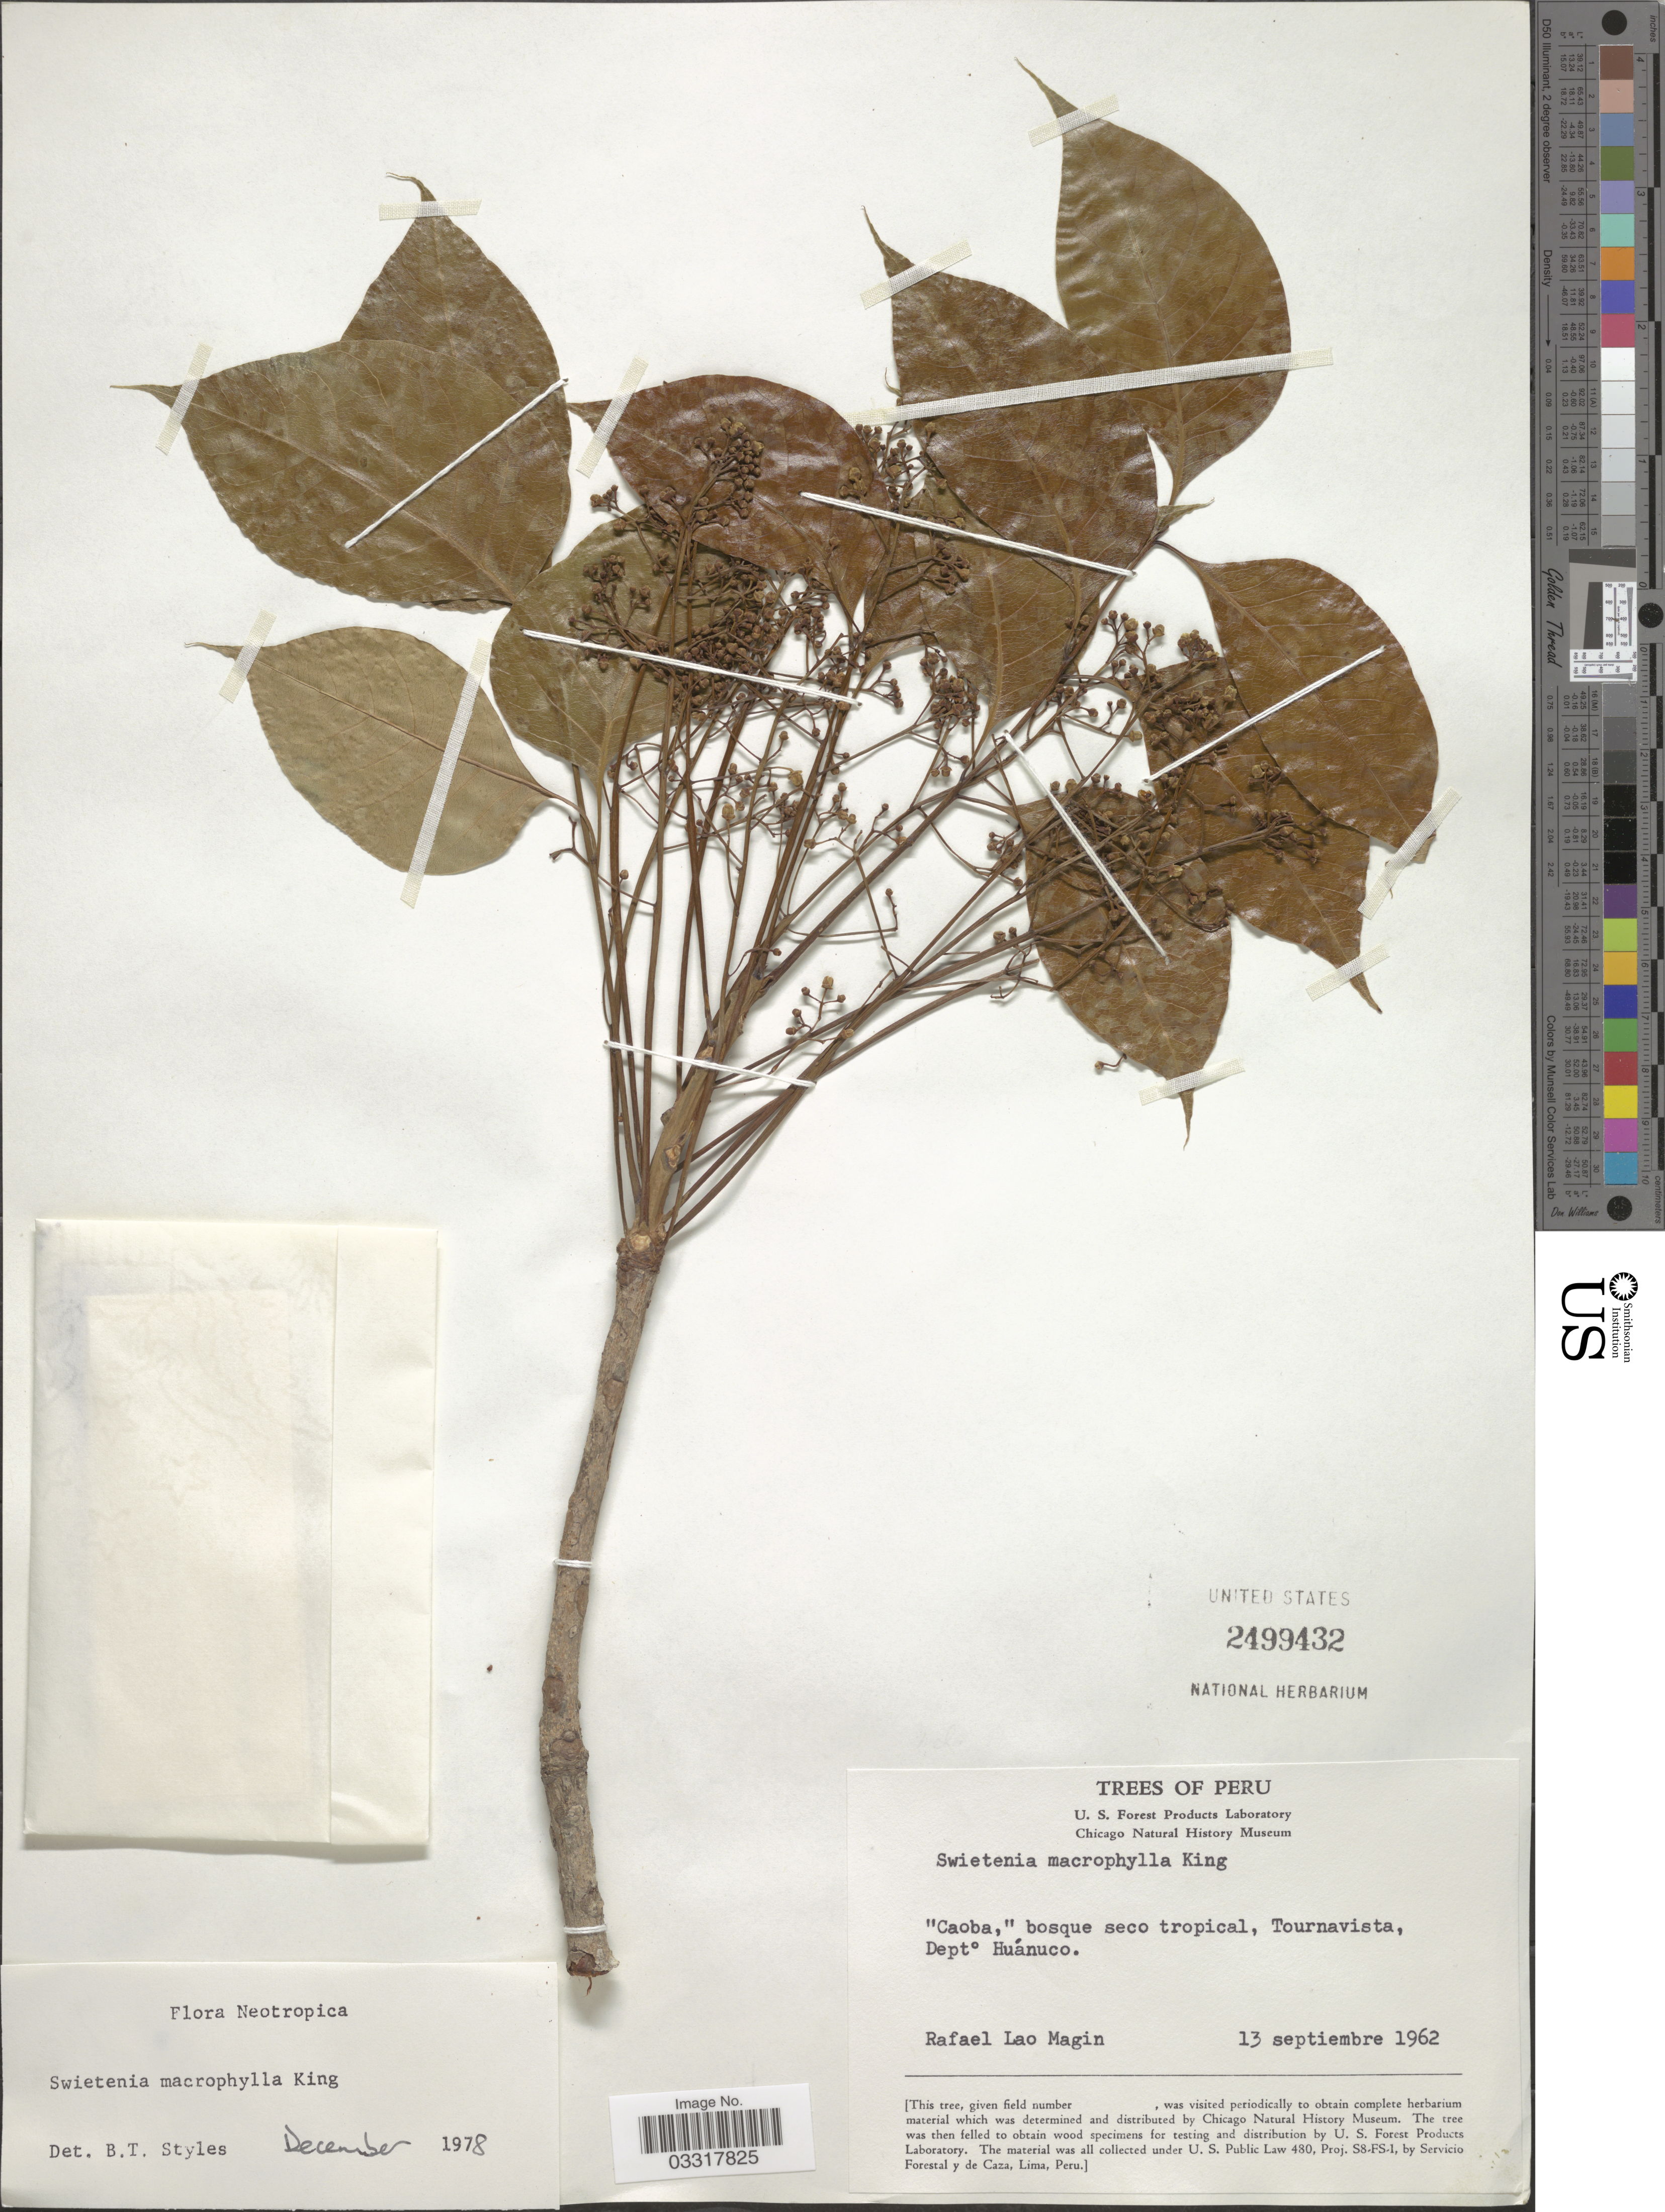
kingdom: Plantae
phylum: Tracheophyta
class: Magnoliopsida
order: Sapindales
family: Meliaceae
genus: Swietenia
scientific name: Swietenia macrophylla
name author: King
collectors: R. L. Magin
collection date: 1962-09-13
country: Peru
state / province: Huánuco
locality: Tournavista, Dept° Huánuco.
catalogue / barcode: US 2499432